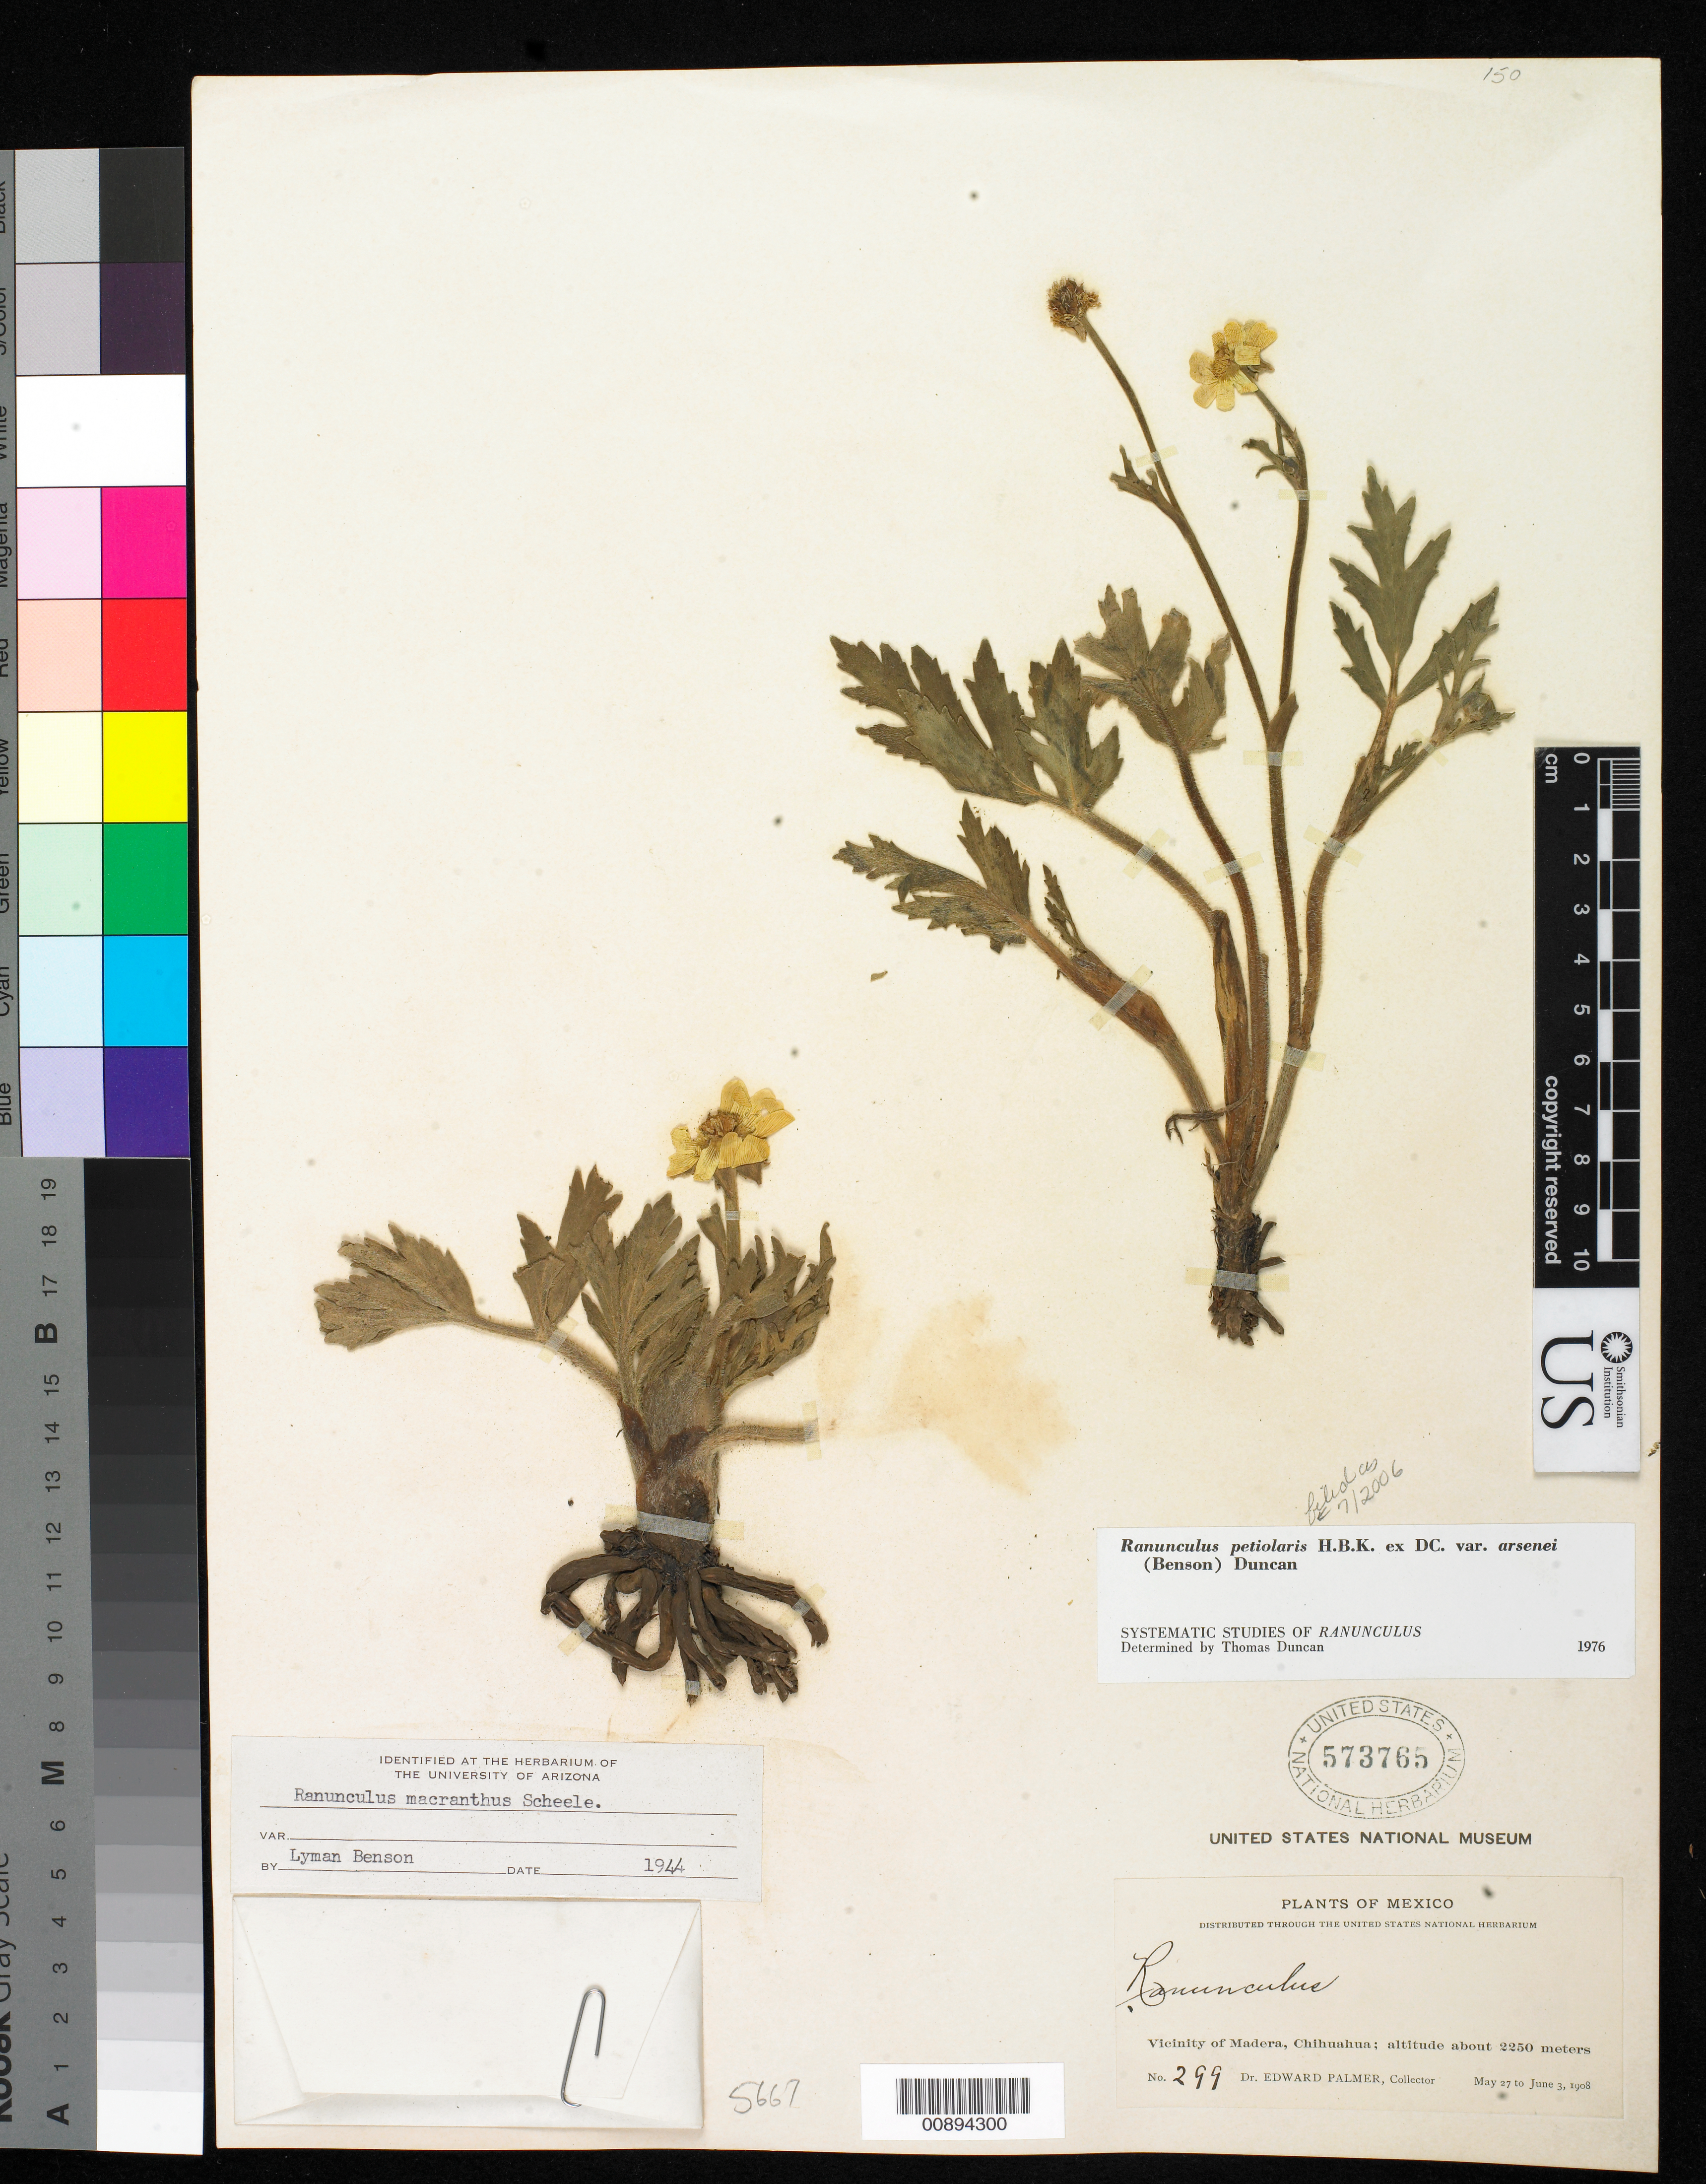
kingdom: Plantae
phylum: Tracheophyta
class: Magnoliopsida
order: Ranunculales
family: Ranunculaceae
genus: Ranunculus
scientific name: Ranunculus petiolaris var. arsenei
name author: (L.D. Benson) Duncan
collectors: E. Palmer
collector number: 299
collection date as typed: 27 May 1908 to 03 Jun 1908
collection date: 1908-05-27/1908-06-03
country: Mexico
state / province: Chihuahua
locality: Vicinity of Madera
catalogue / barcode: US 573765